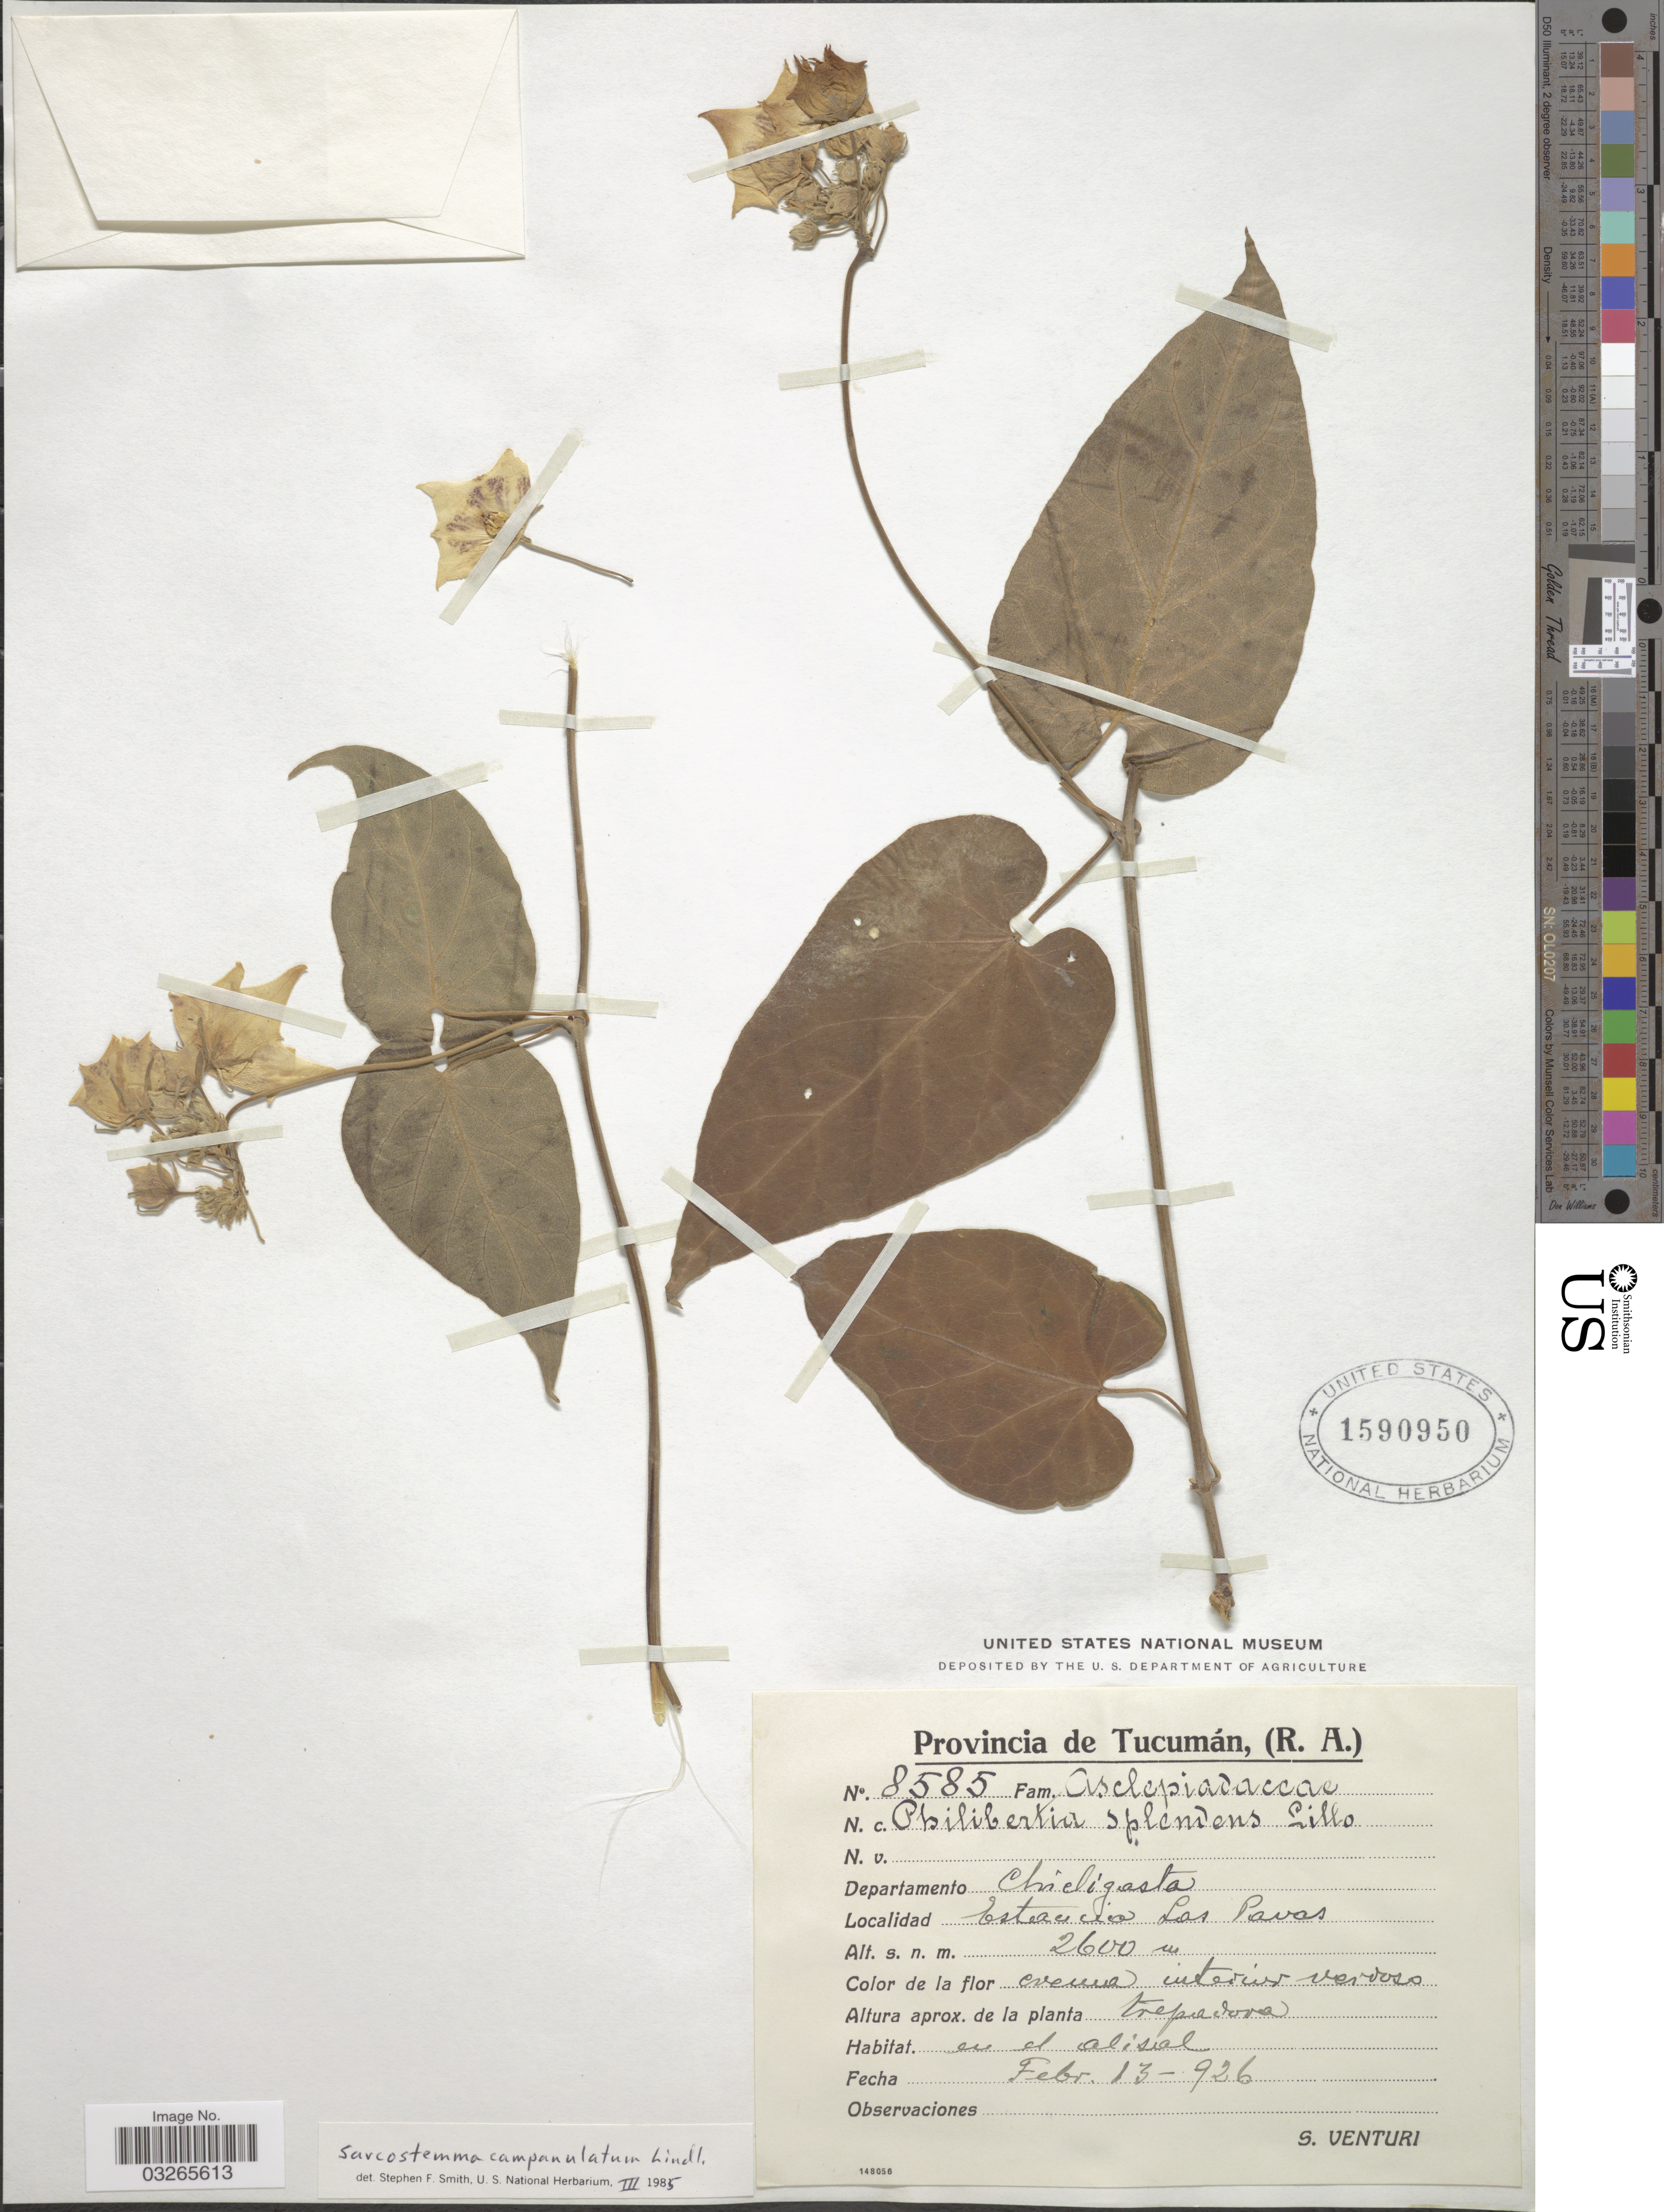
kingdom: Plantae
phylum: Tracheophyta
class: Magnoliopsida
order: Gentianales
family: Apocynaceae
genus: Sarcostemma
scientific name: Sarcostemma campanulatum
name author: Lindl.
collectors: S. Venturi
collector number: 8585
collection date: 1926-02-13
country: Argentina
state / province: Tucuman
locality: Provincia de Tucumán, (R.A.) Departamento Chicligasta, Estancia Las Pavas.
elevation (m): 2600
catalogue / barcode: US 1590950